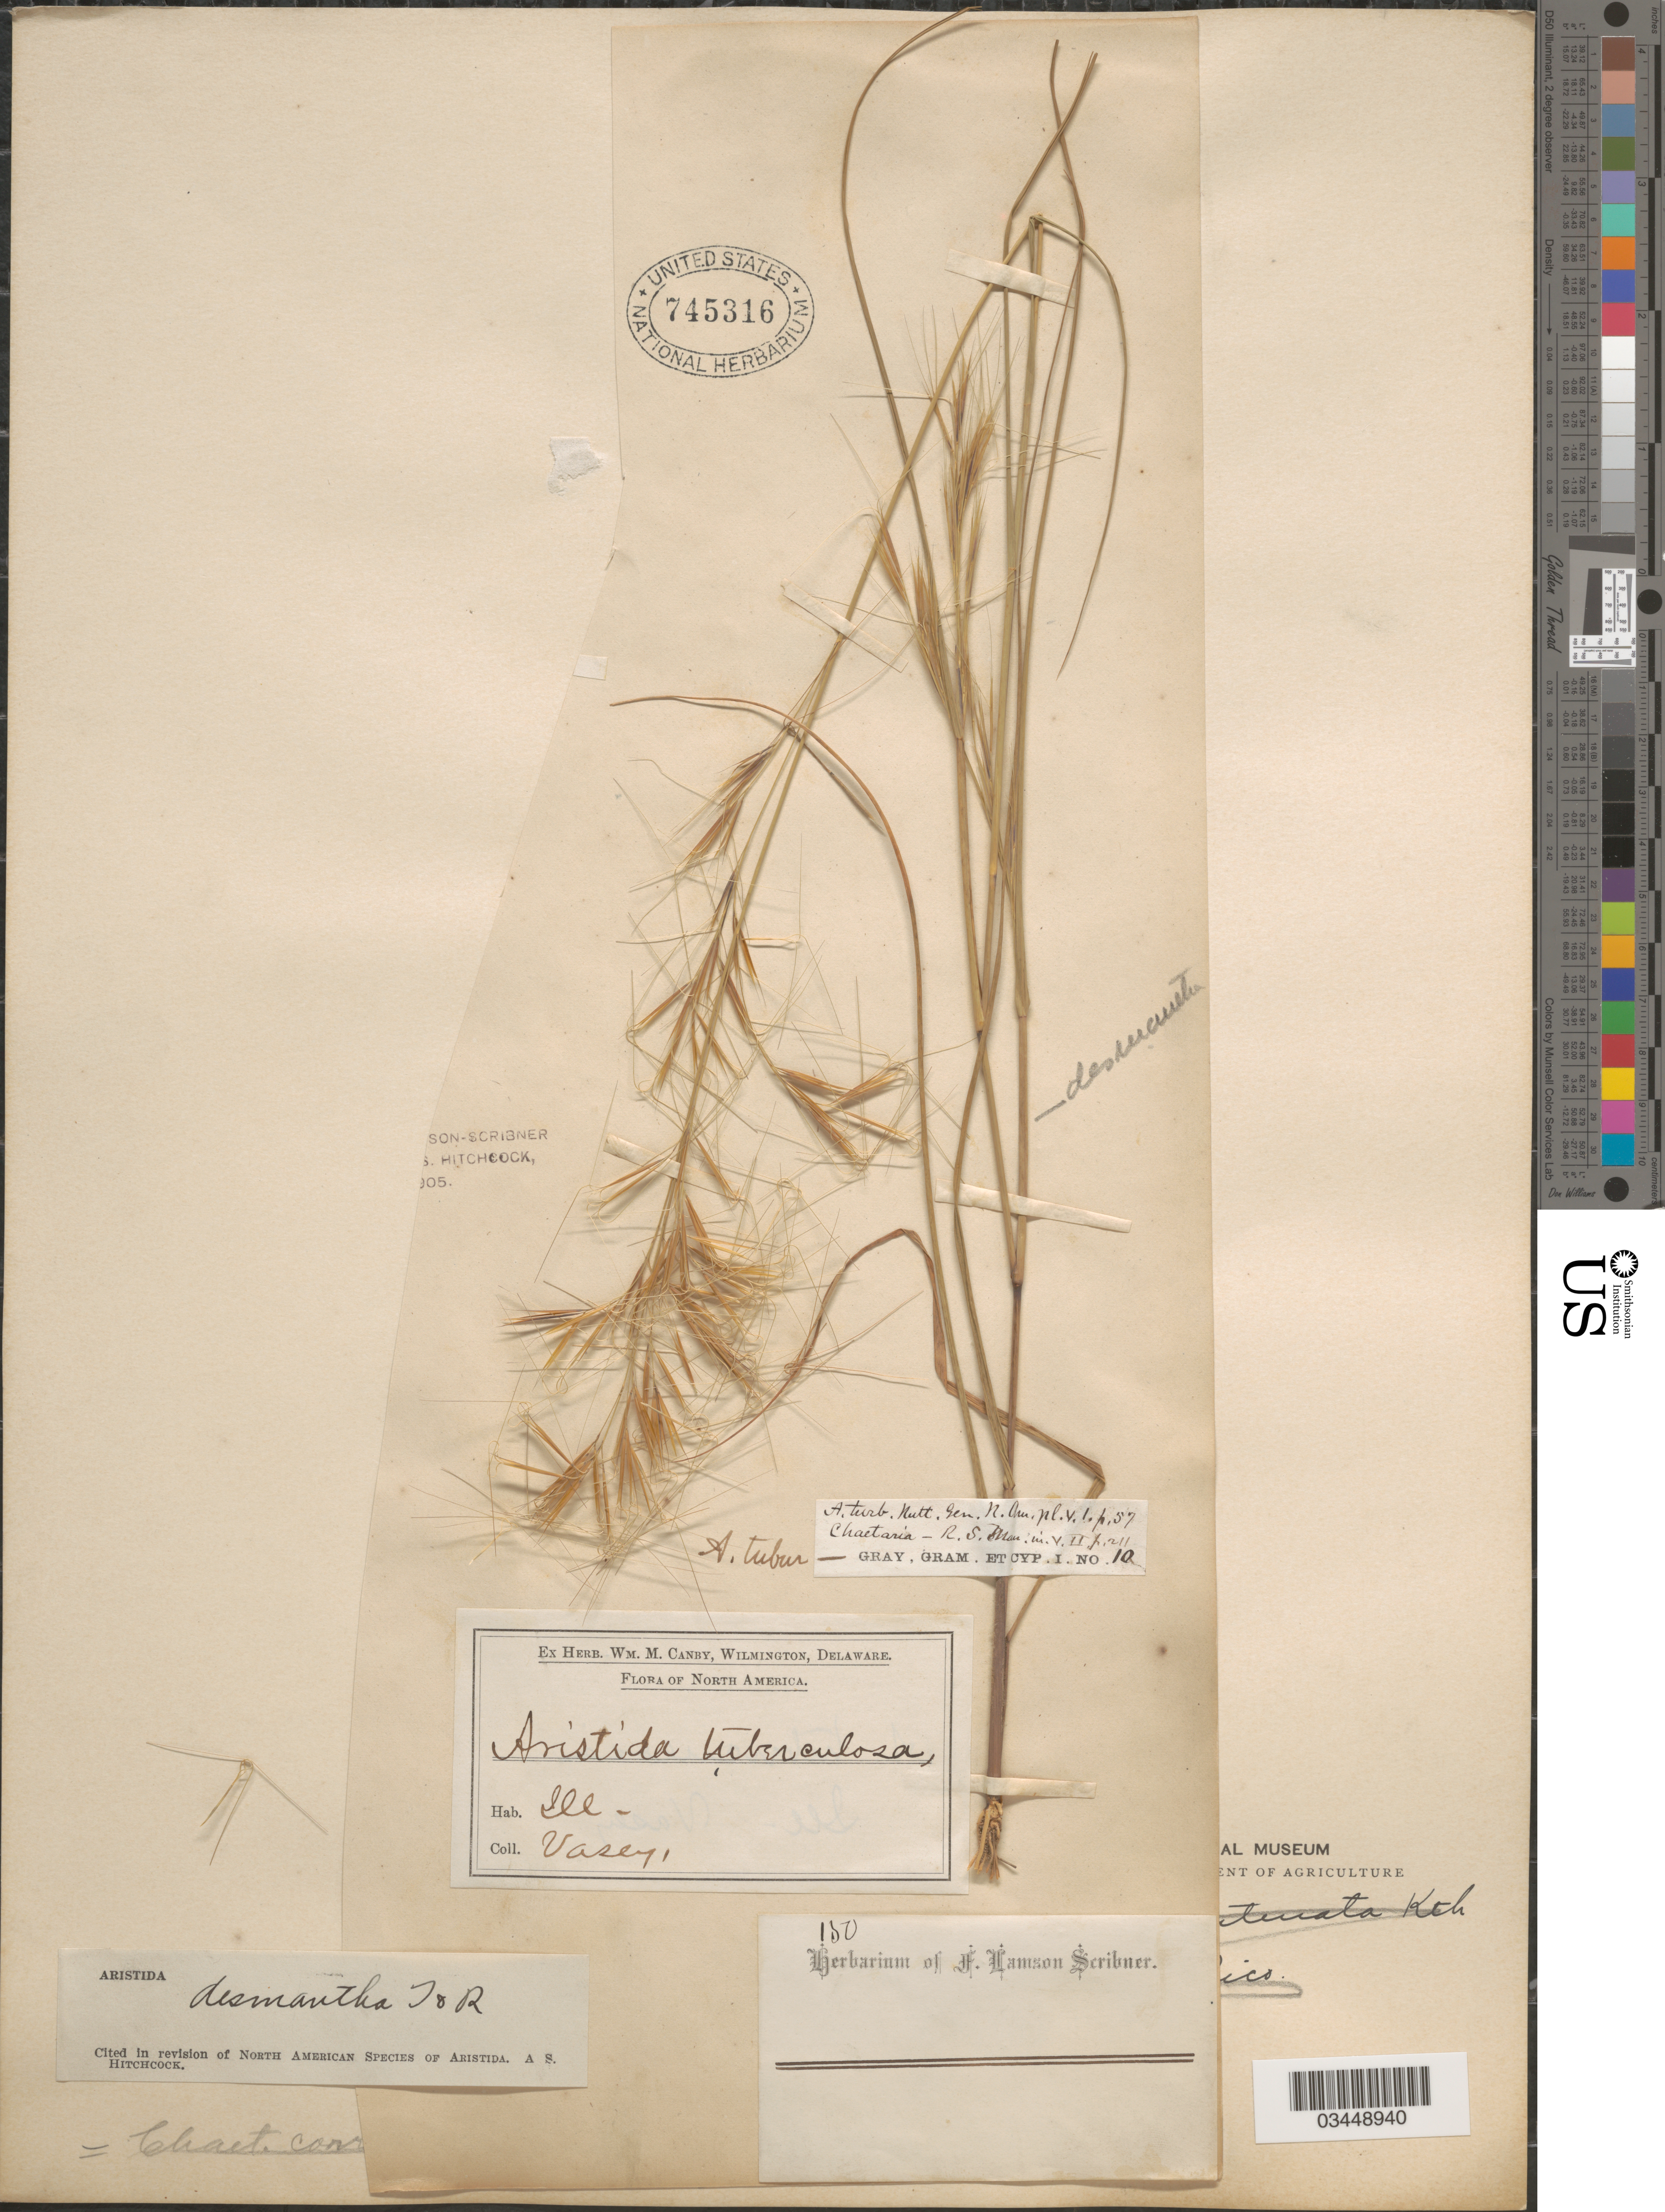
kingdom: Plantae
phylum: Tracheophyta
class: Liliopsida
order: Poales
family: Poaceae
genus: Aristida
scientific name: Aristida desmantha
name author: Trin. & Rupr.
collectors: Vasey, --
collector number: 150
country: United States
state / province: Illinois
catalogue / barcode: US 745316